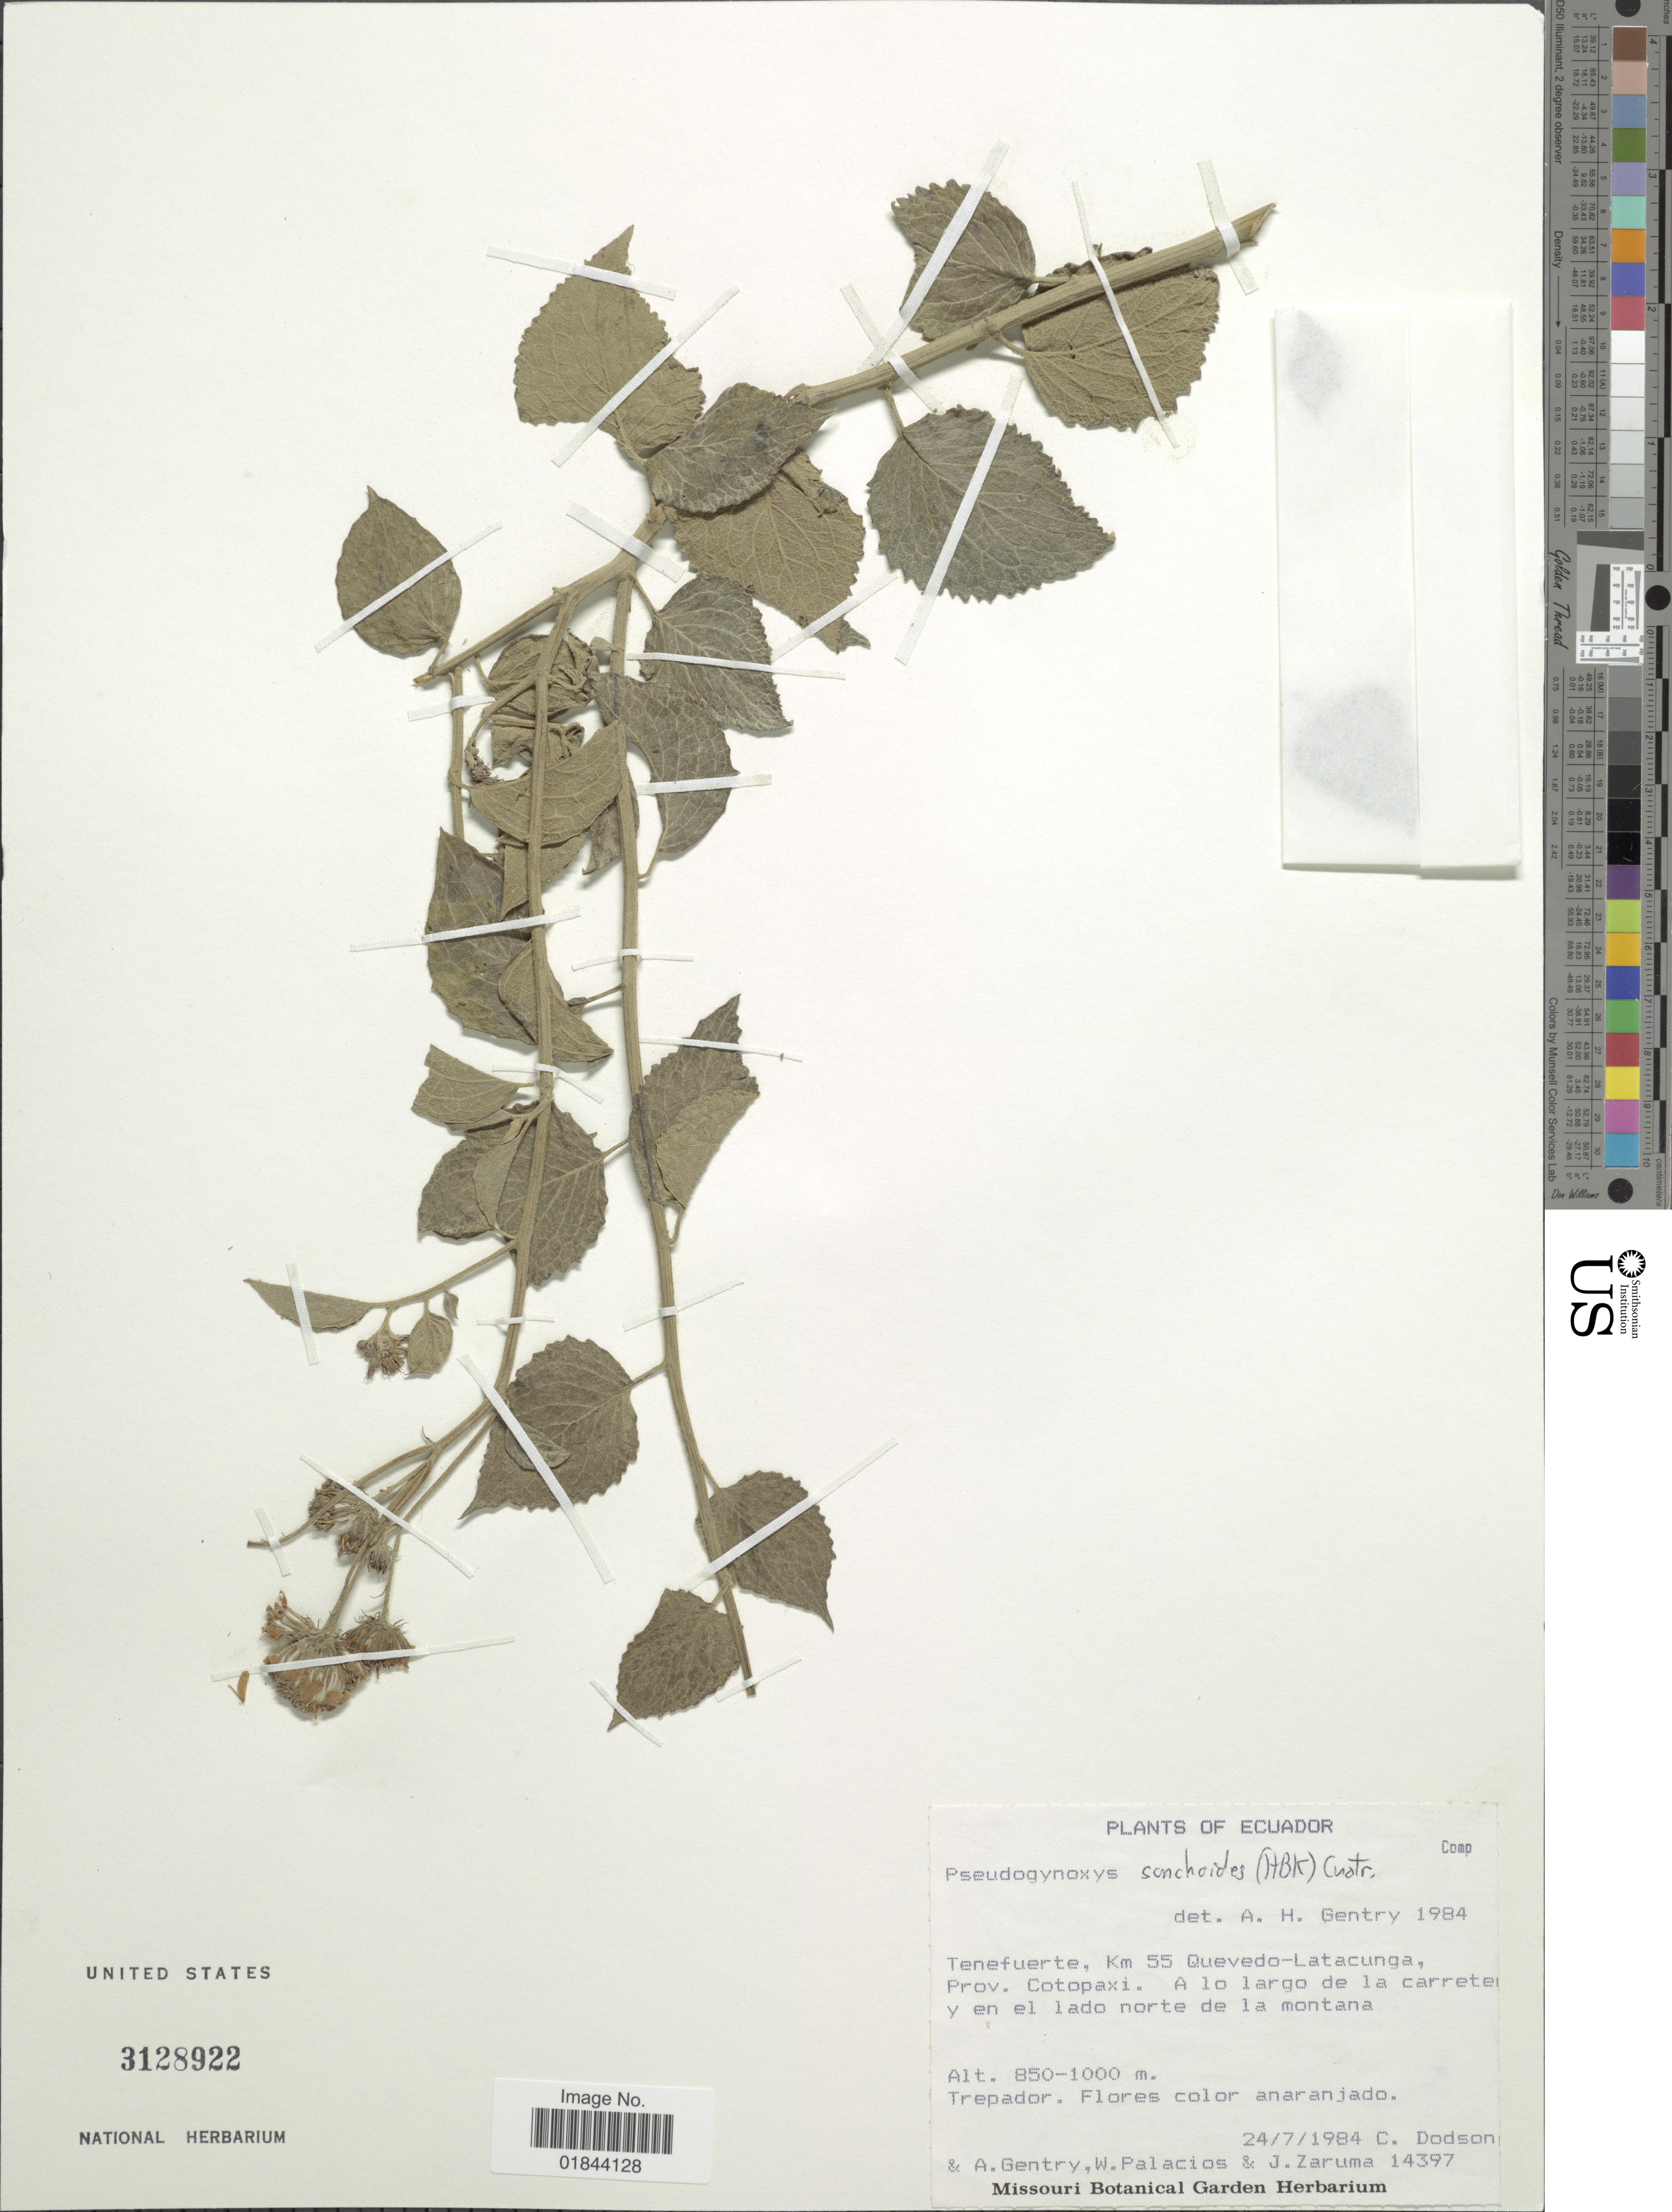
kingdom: Plantae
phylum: Tracheophyta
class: Magnoliopsida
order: Asterales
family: Asteraceae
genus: Pseudogynoxys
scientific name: Pseudogynoxys sonchoides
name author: (Kunth) Cuatrec.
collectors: C. Dodson, A. H. Gentry, W. Palacios & J. Zaruma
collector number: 14397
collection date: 1984-07-24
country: Ecuador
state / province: Cotopaxi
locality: Tenefuerte, km 55 Quevedo-Latacunga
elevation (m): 850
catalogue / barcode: US 3128922